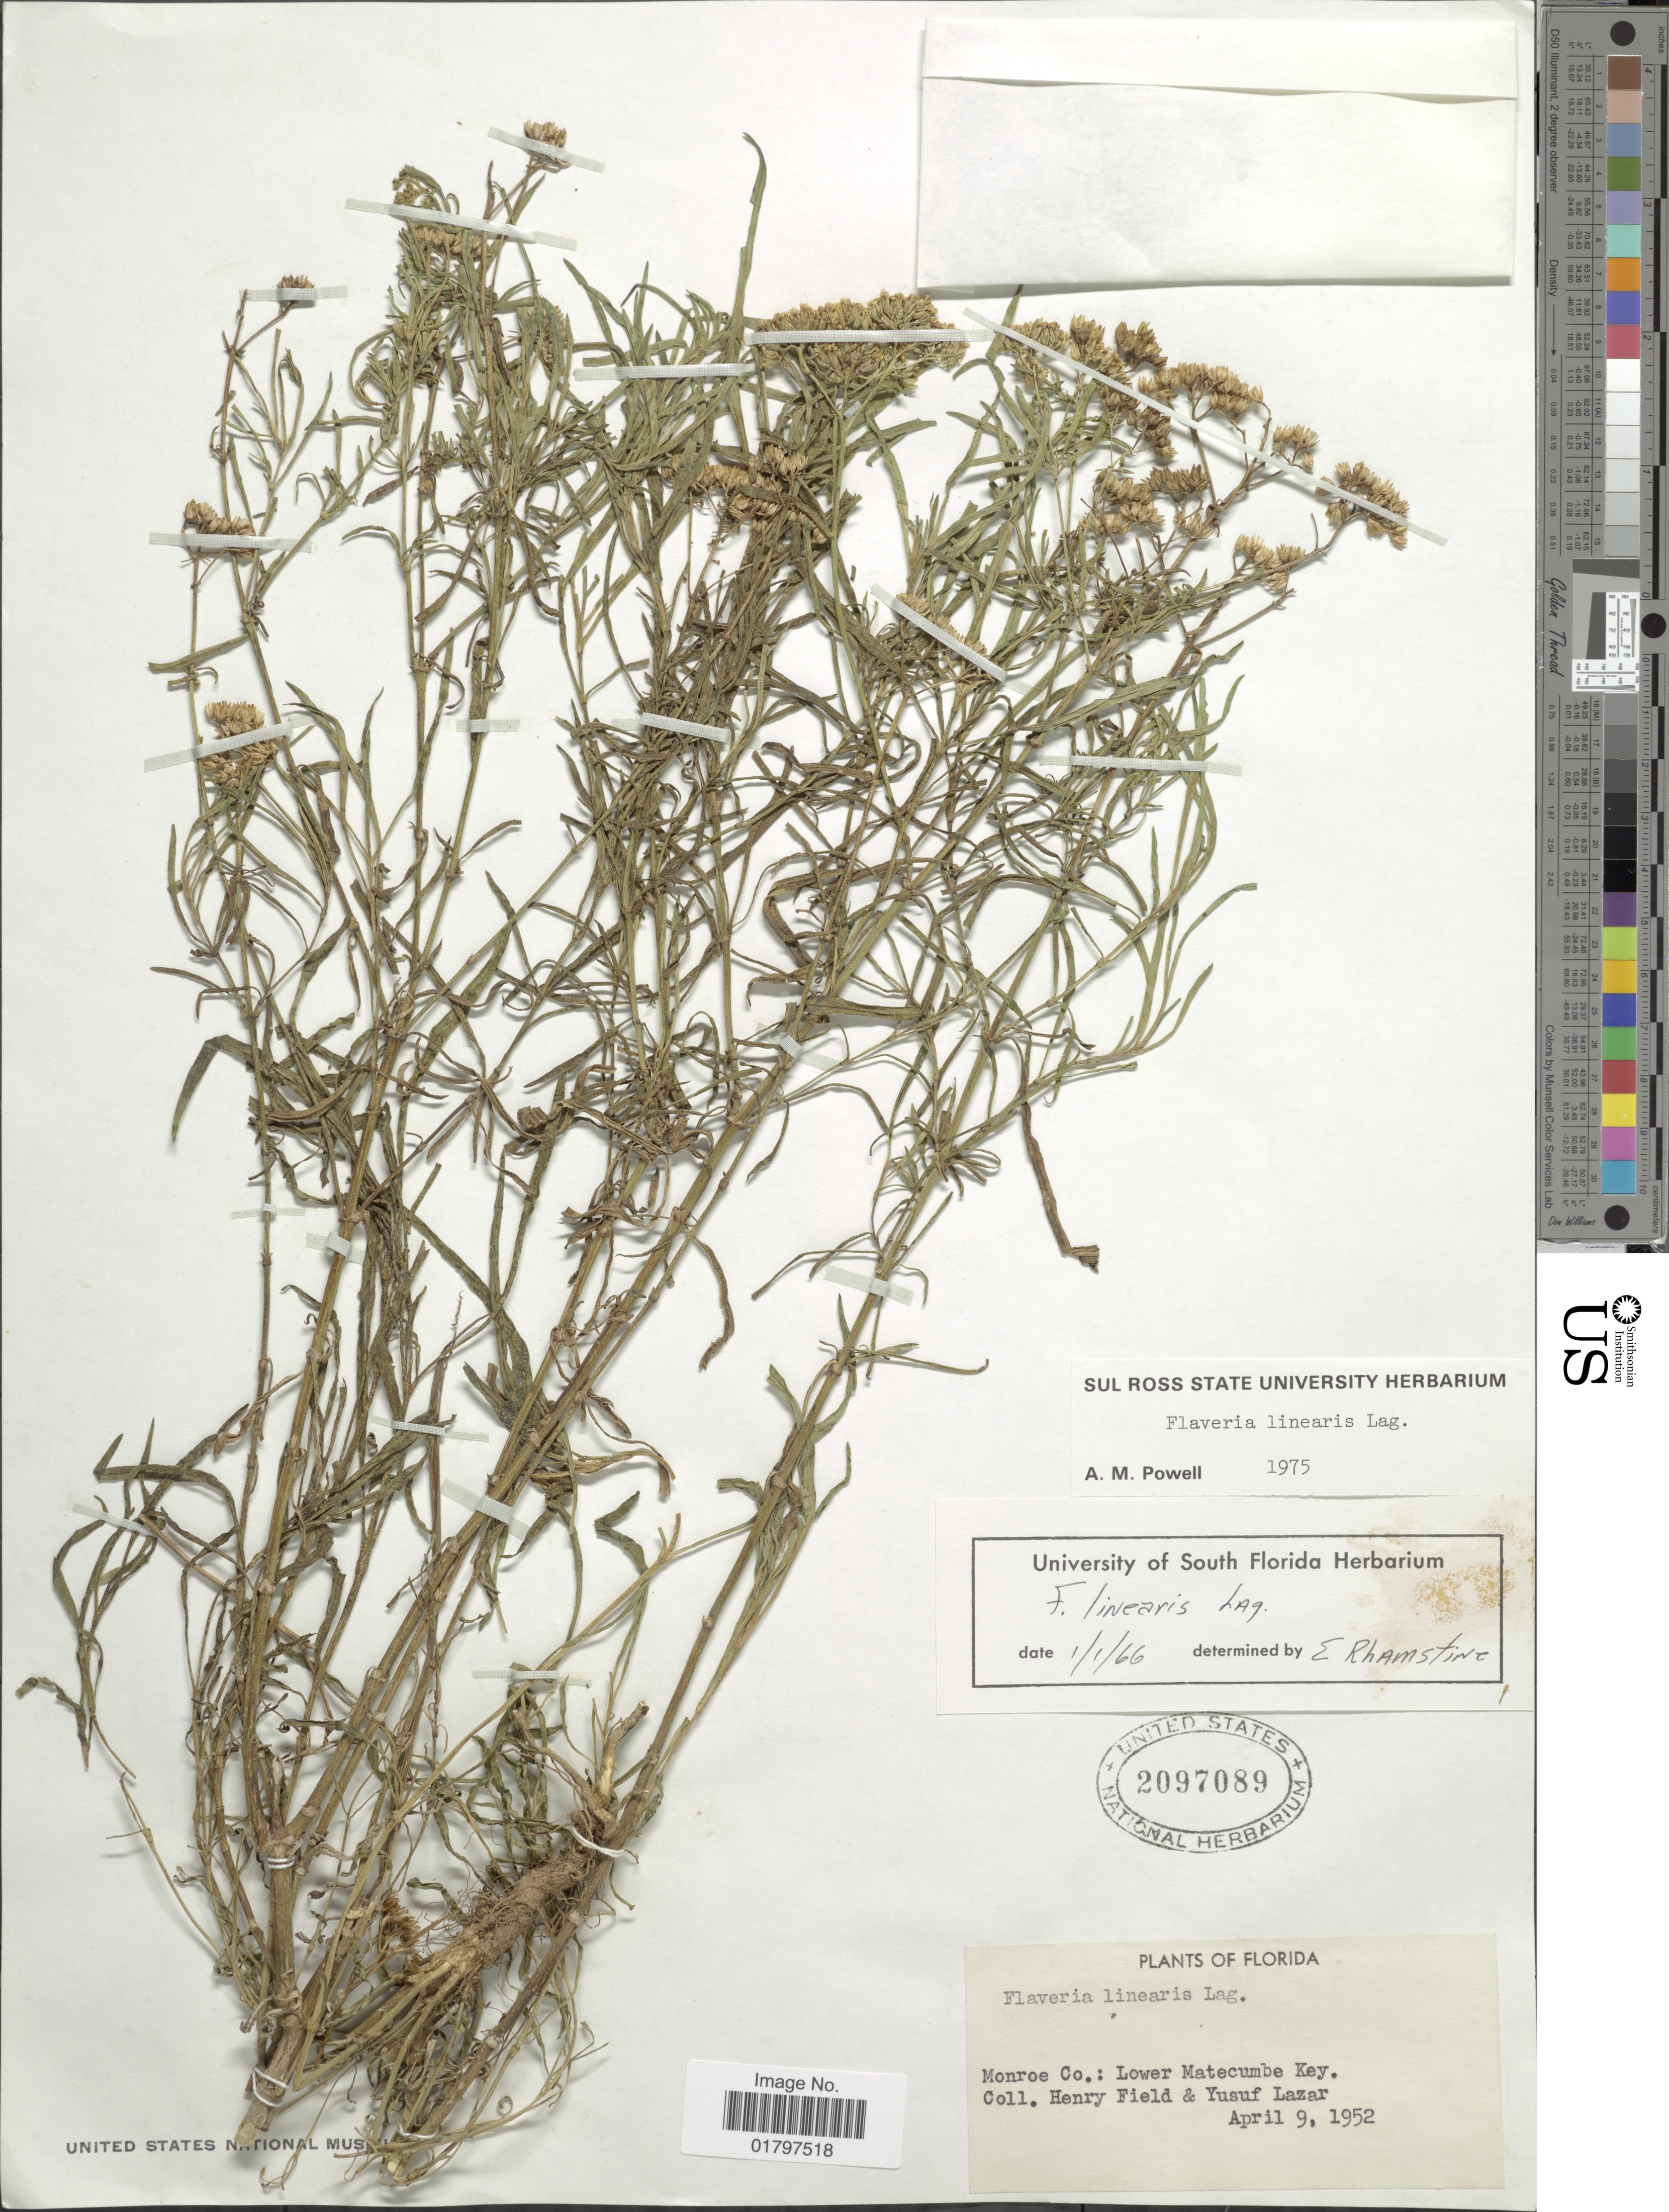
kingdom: Plantae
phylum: Tracheophyta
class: Magnoliopsida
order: Asterales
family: Asteraceae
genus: Flaveria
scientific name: Flaveria linearis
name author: Lag.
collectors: H. Field & Y. Lazar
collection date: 1952-04-09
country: United States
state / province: Florida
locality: Monroe Co.: Lower Matecumbe Key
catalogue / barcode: US 2097089